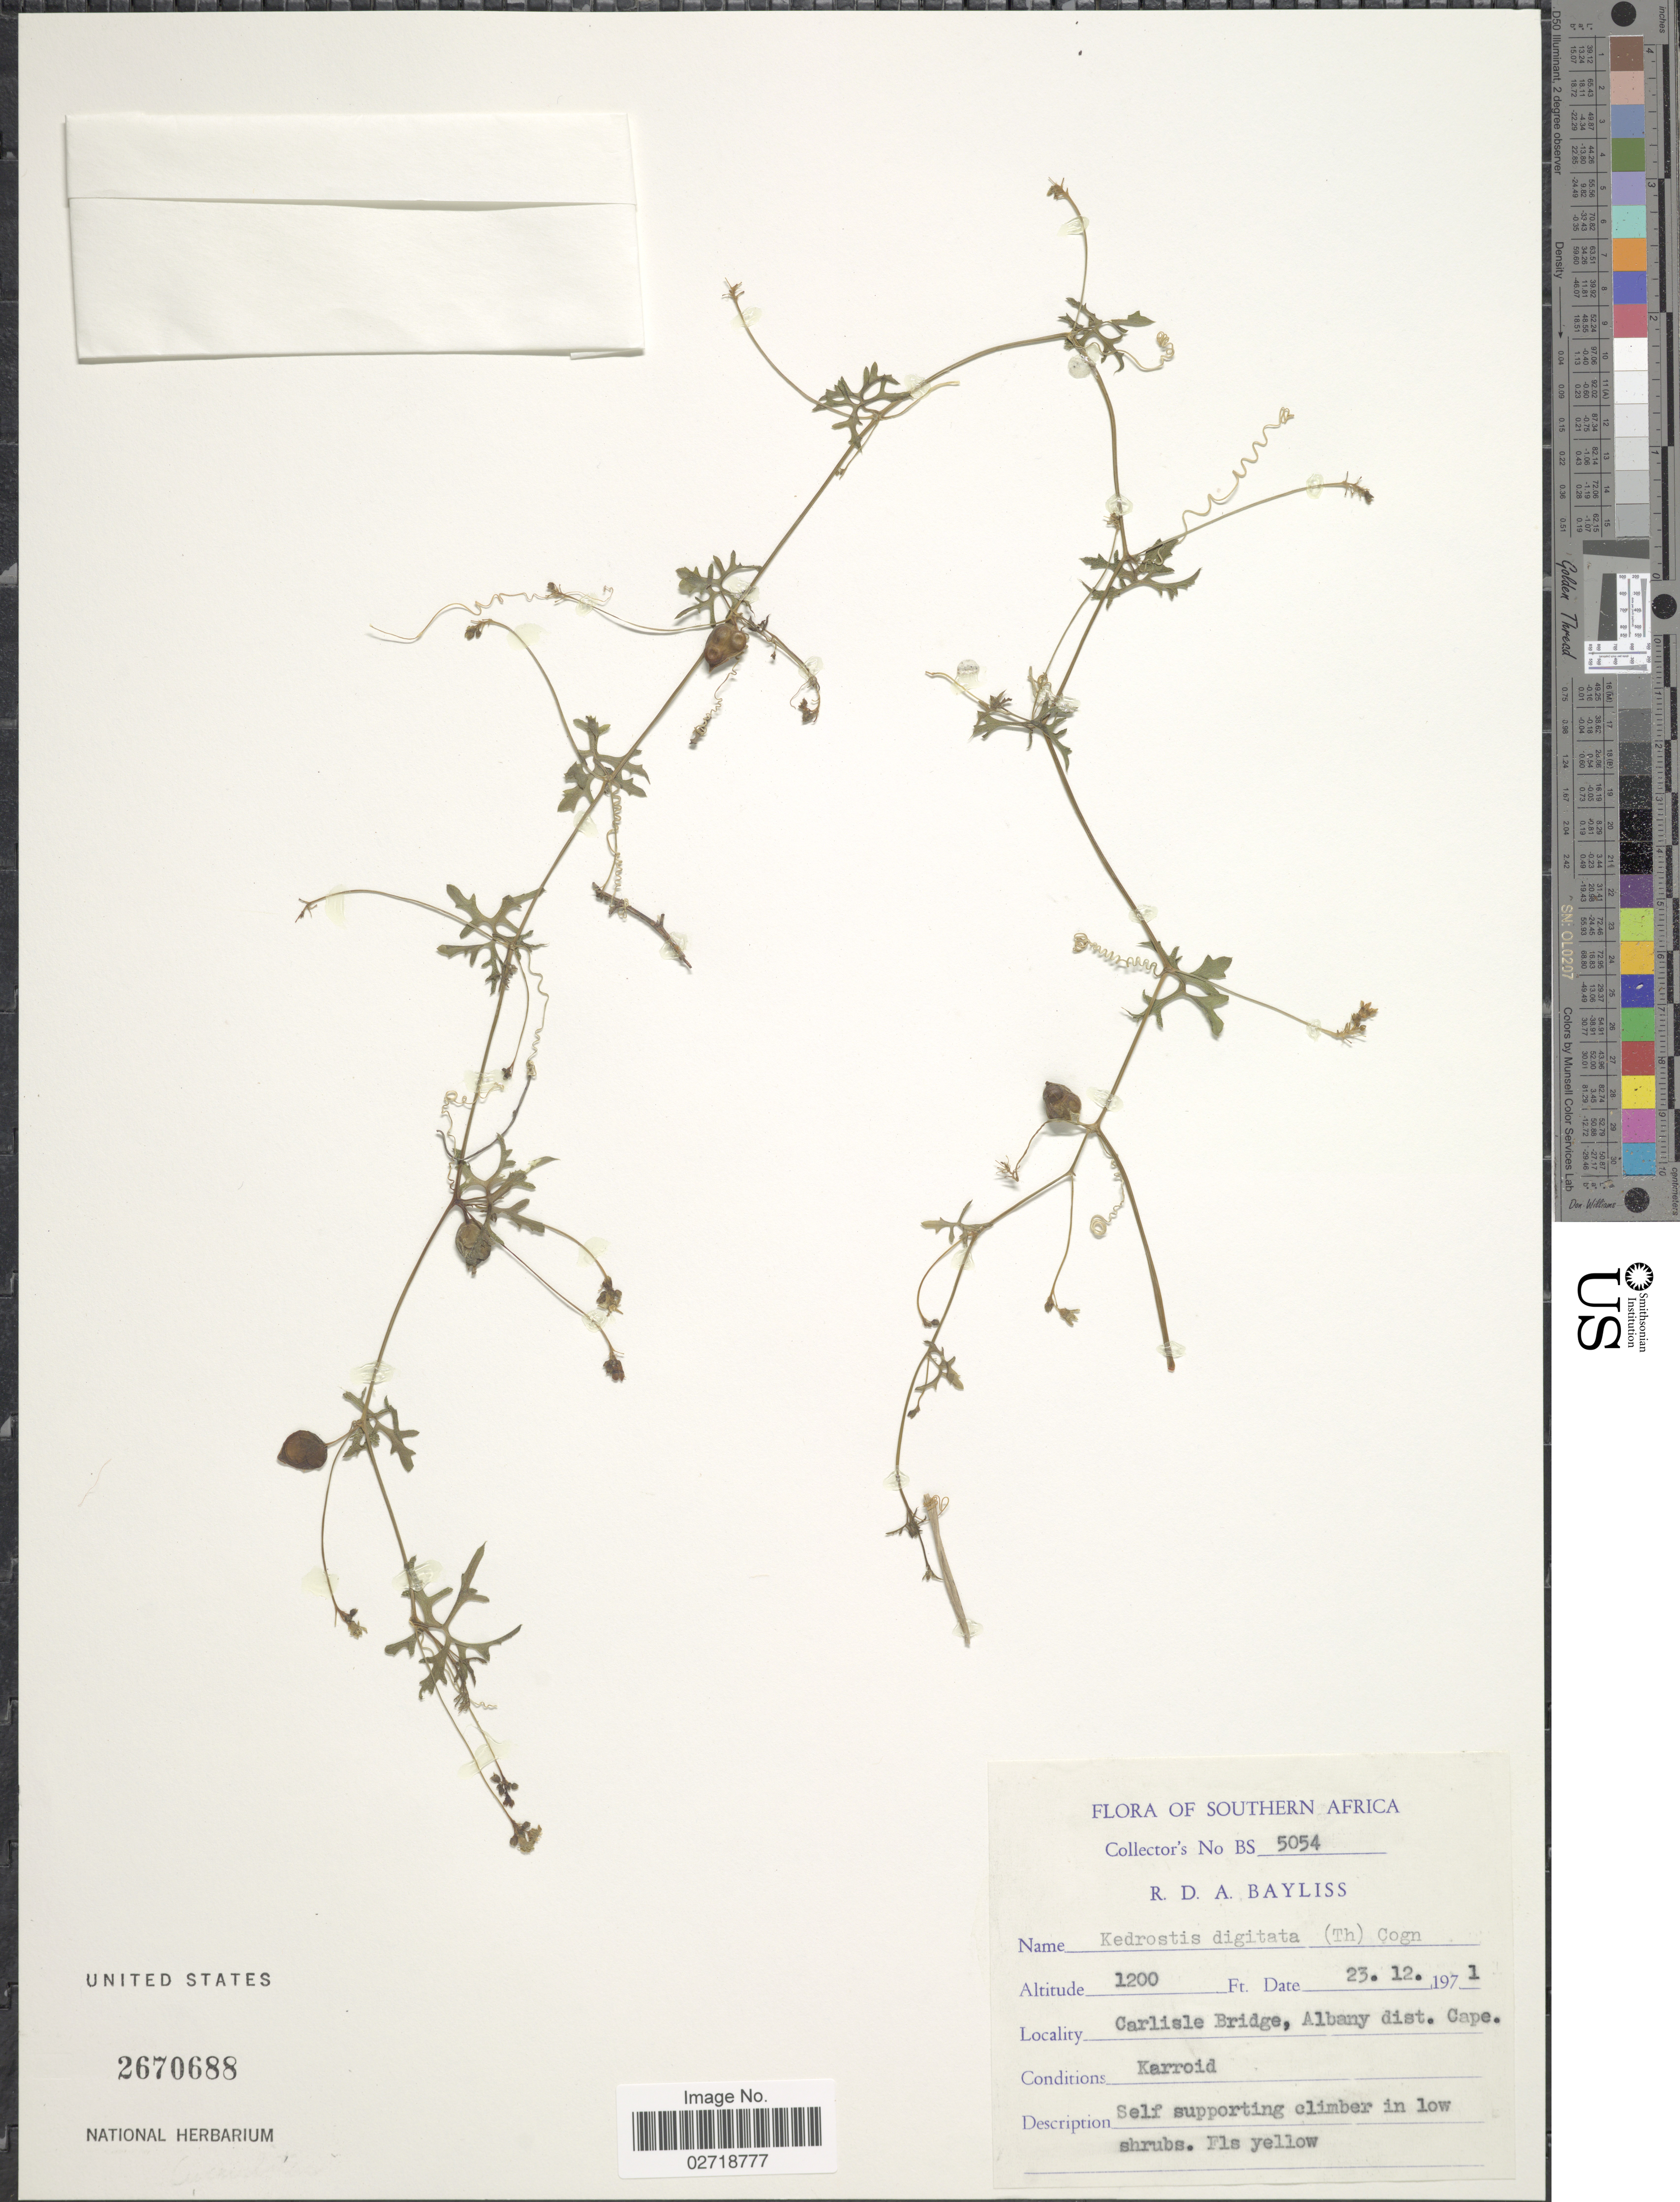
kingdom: Plantae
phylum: Tracheophyta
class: Magnoliopsida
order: Cucurbitales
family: Cucurbitaceae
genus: Kedrostis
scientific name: Kedrostis digitata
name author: Cogn.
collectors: R. Bayliss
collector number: BS 5054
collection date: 1971-12-23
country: South Africa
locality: Southern Africa. Carlisle Bridge, Albany dist. Cape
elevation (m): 366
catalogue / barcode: US 2670688